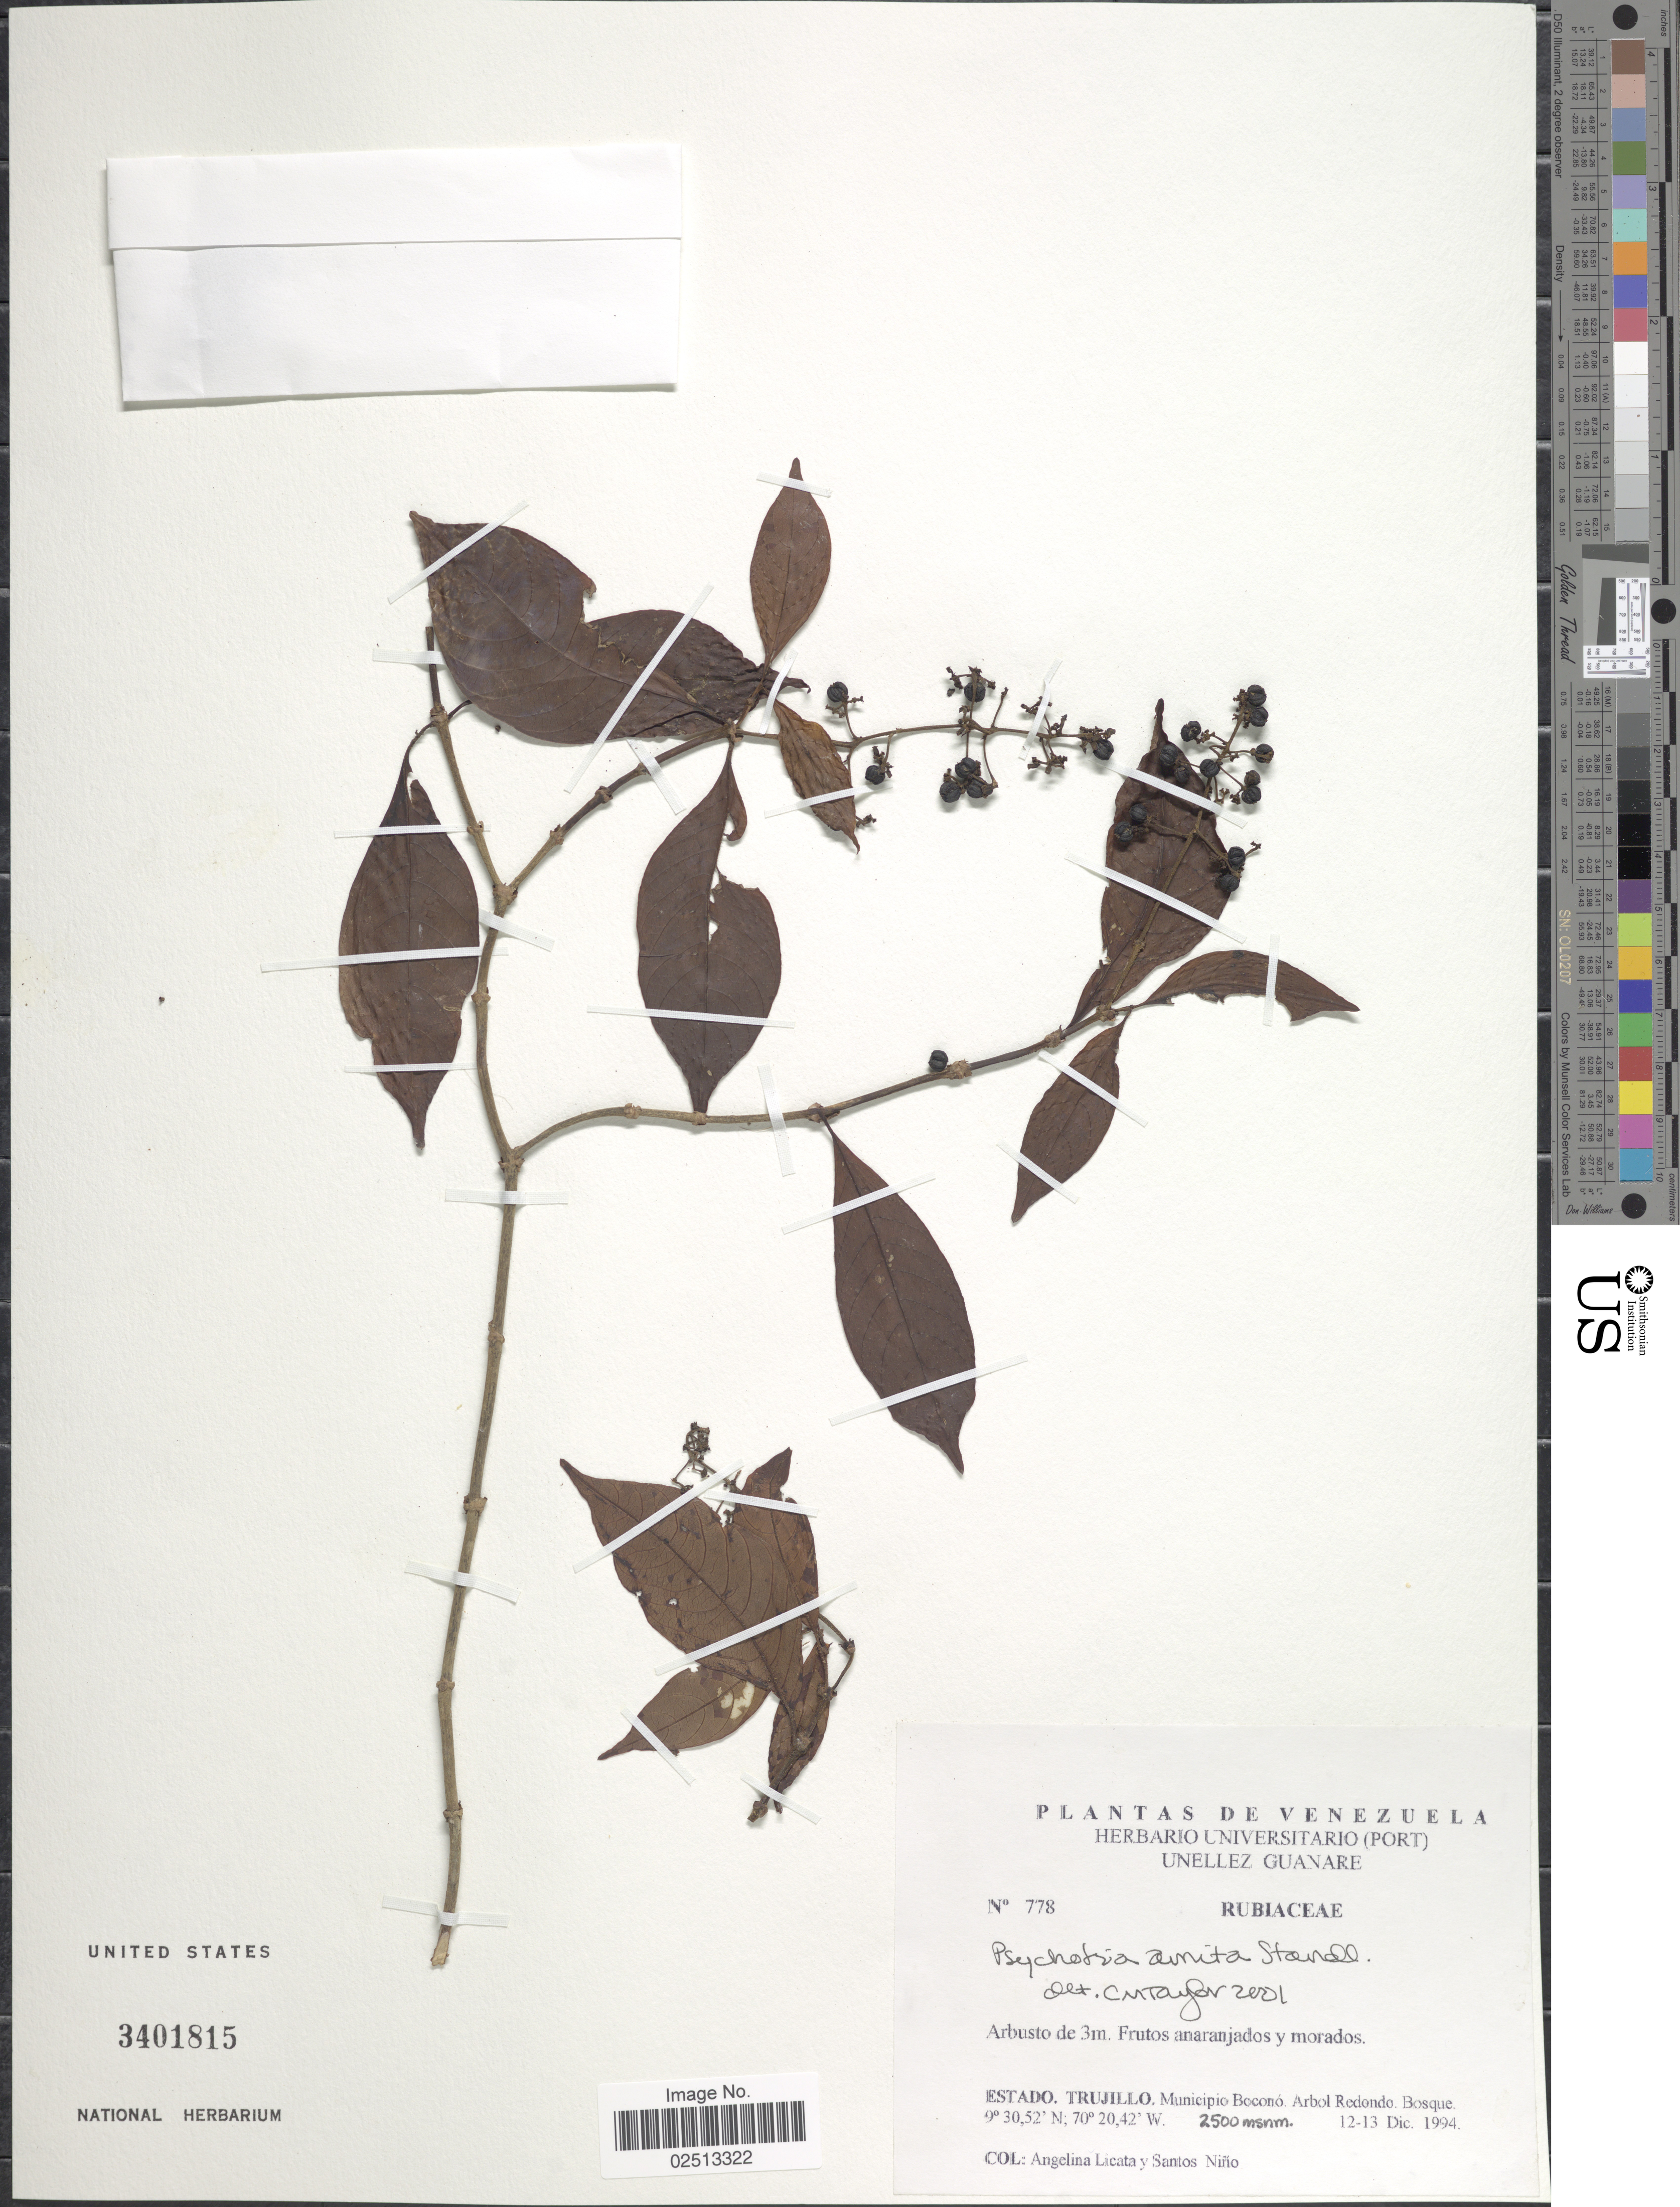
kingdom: Plantae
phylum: Tracheophyta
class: Magnoliopsida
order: Gentianales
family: Rubiaceae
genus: Psychotria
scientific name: Psychotria amita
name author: Standl.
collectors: A. Licata & S. M. Niño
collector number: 778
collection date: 1994-12-12/1994-12-13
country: Venezuela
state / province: Trujillo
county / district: Boconó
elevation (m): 2500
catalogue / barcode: US 3401815